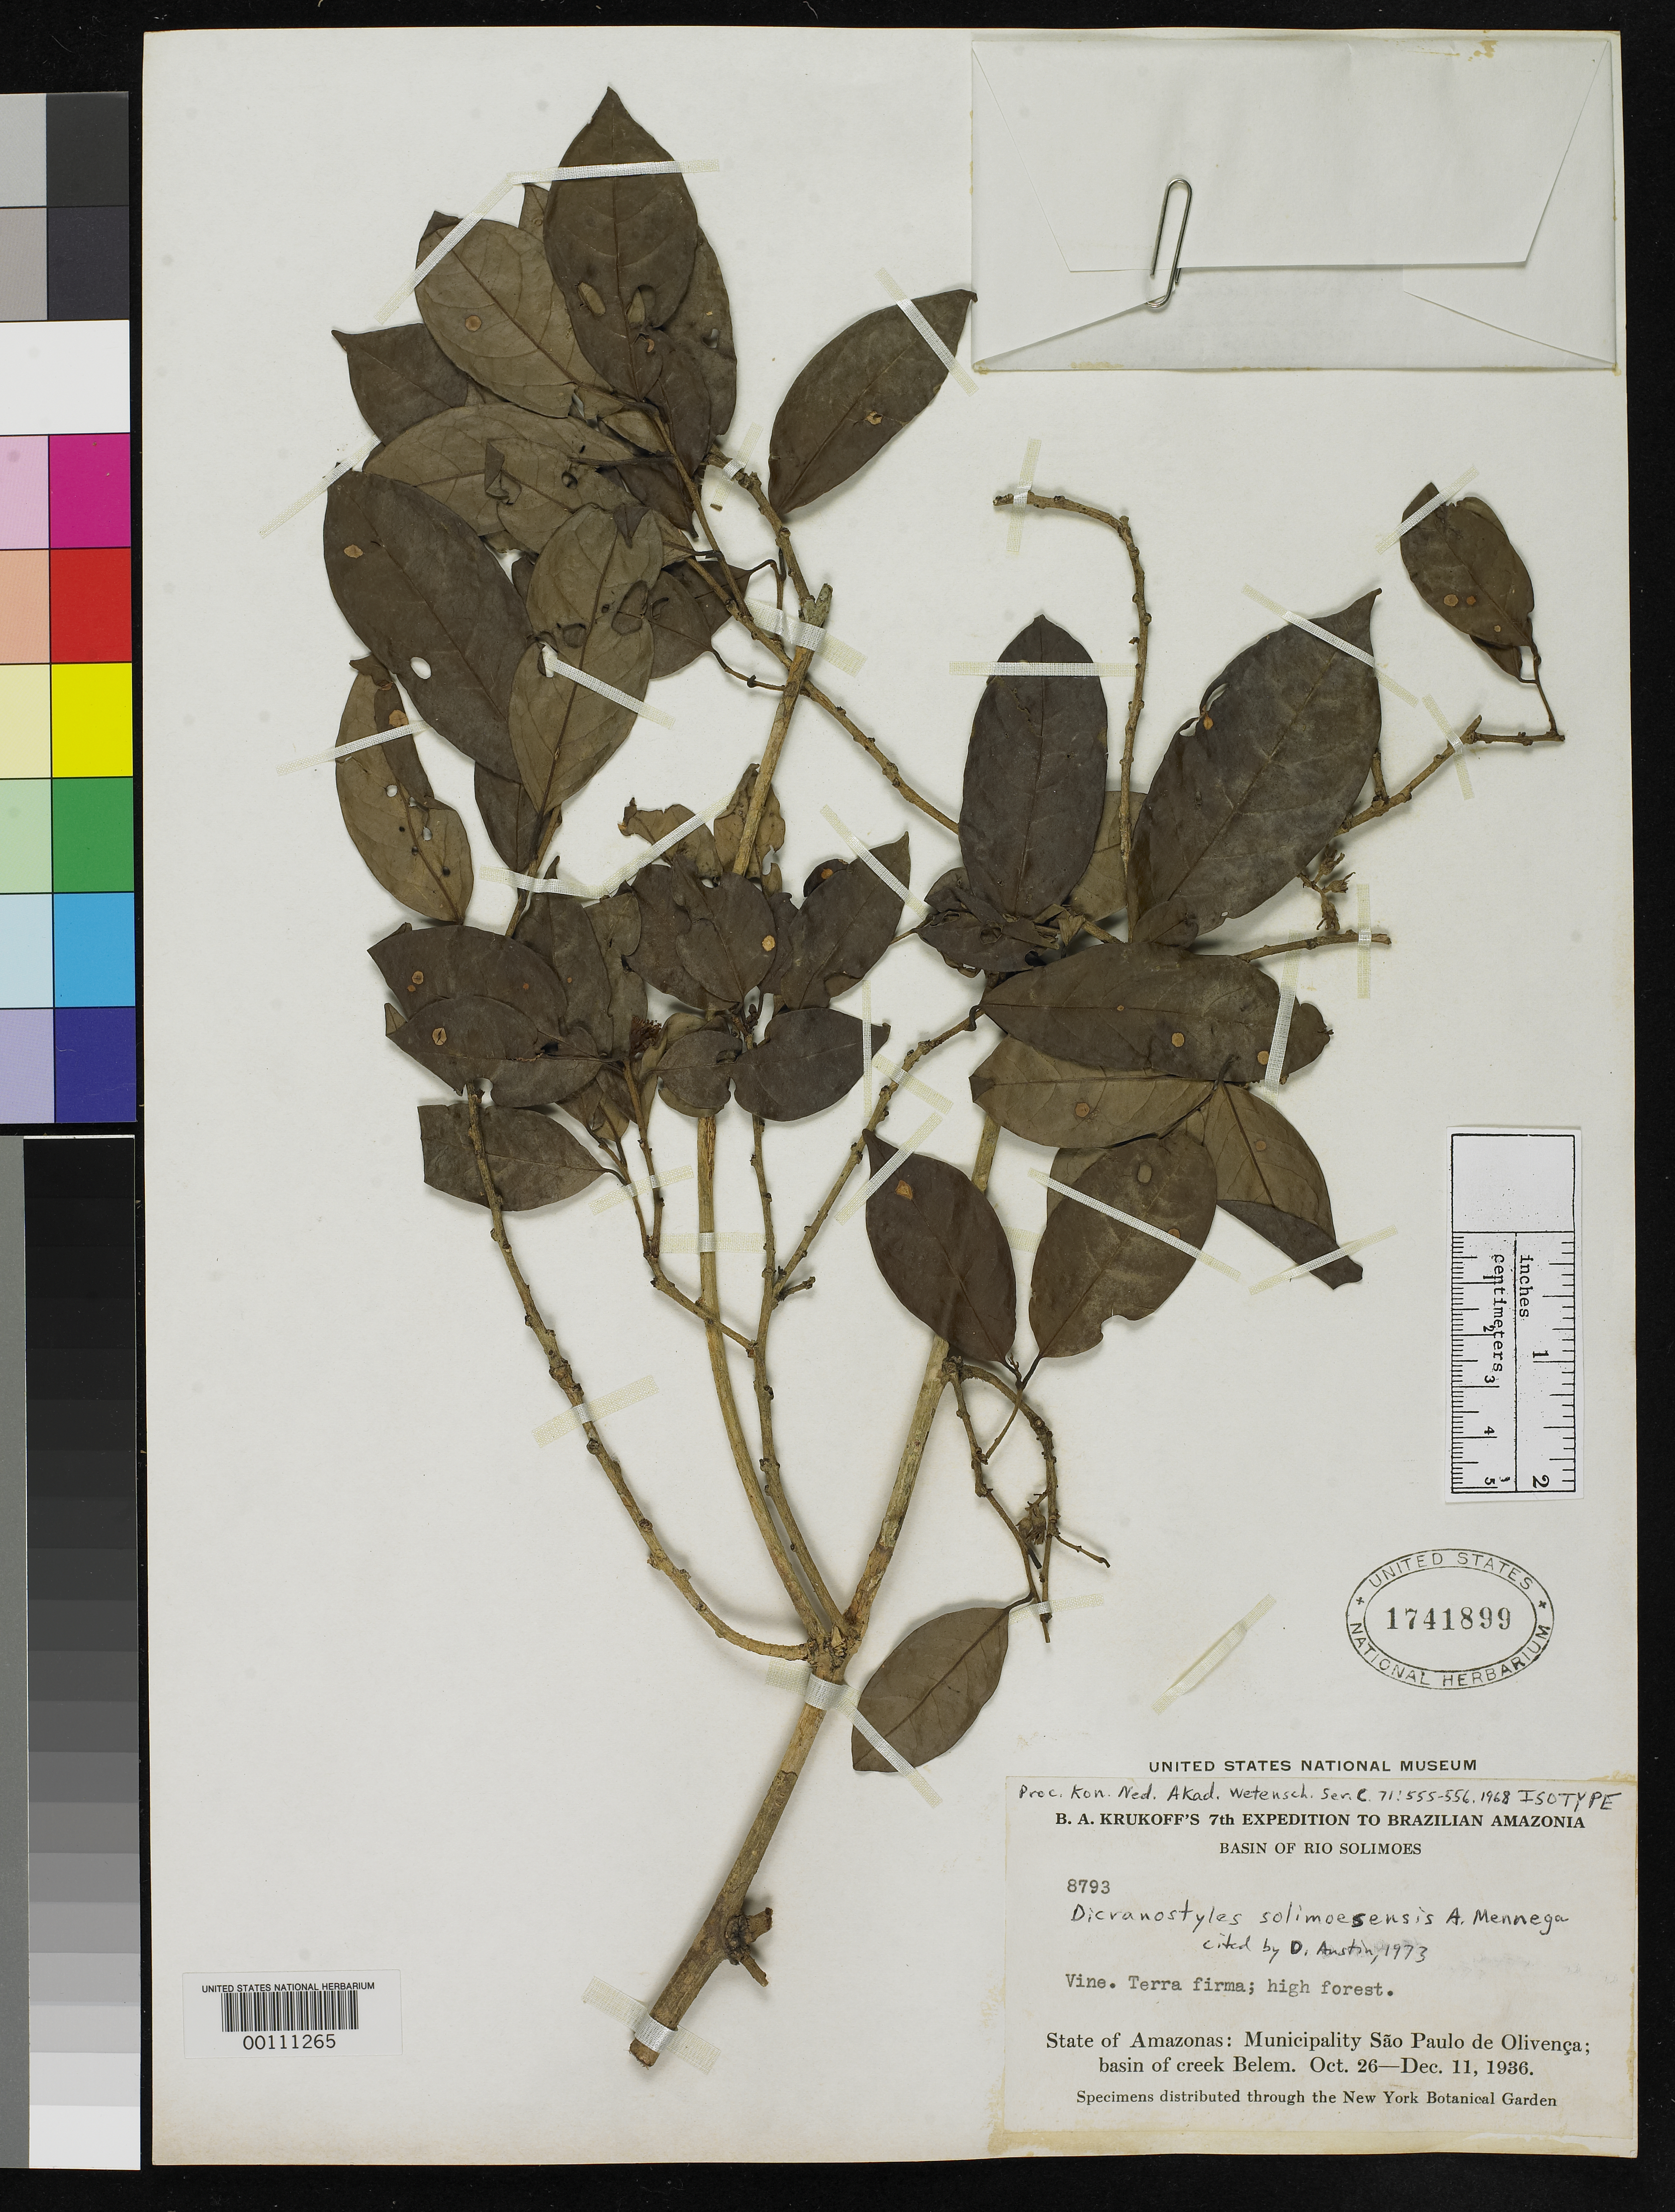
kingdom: Plantae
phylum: Tracheophyta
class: Magnoliopsida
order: Solanales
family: Convolvulaceae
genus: Dicranostyles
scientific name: Dicranostyles solimoesensis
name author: Mennega in D.F. Austin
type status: Isotype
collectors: B. A. Krukoff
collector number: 8793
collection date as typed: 26 Oct 1936 to 11 Dec 1936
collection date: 1936-10-26/1936-12-11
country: Brazil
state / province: Amazonas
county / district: São Paulo de Olivença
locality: Basin of Rio Solimoes. State of Amazonas: Municipality of São Paulo de Olivença; basin of creek Belem.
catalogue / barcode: US 1741899